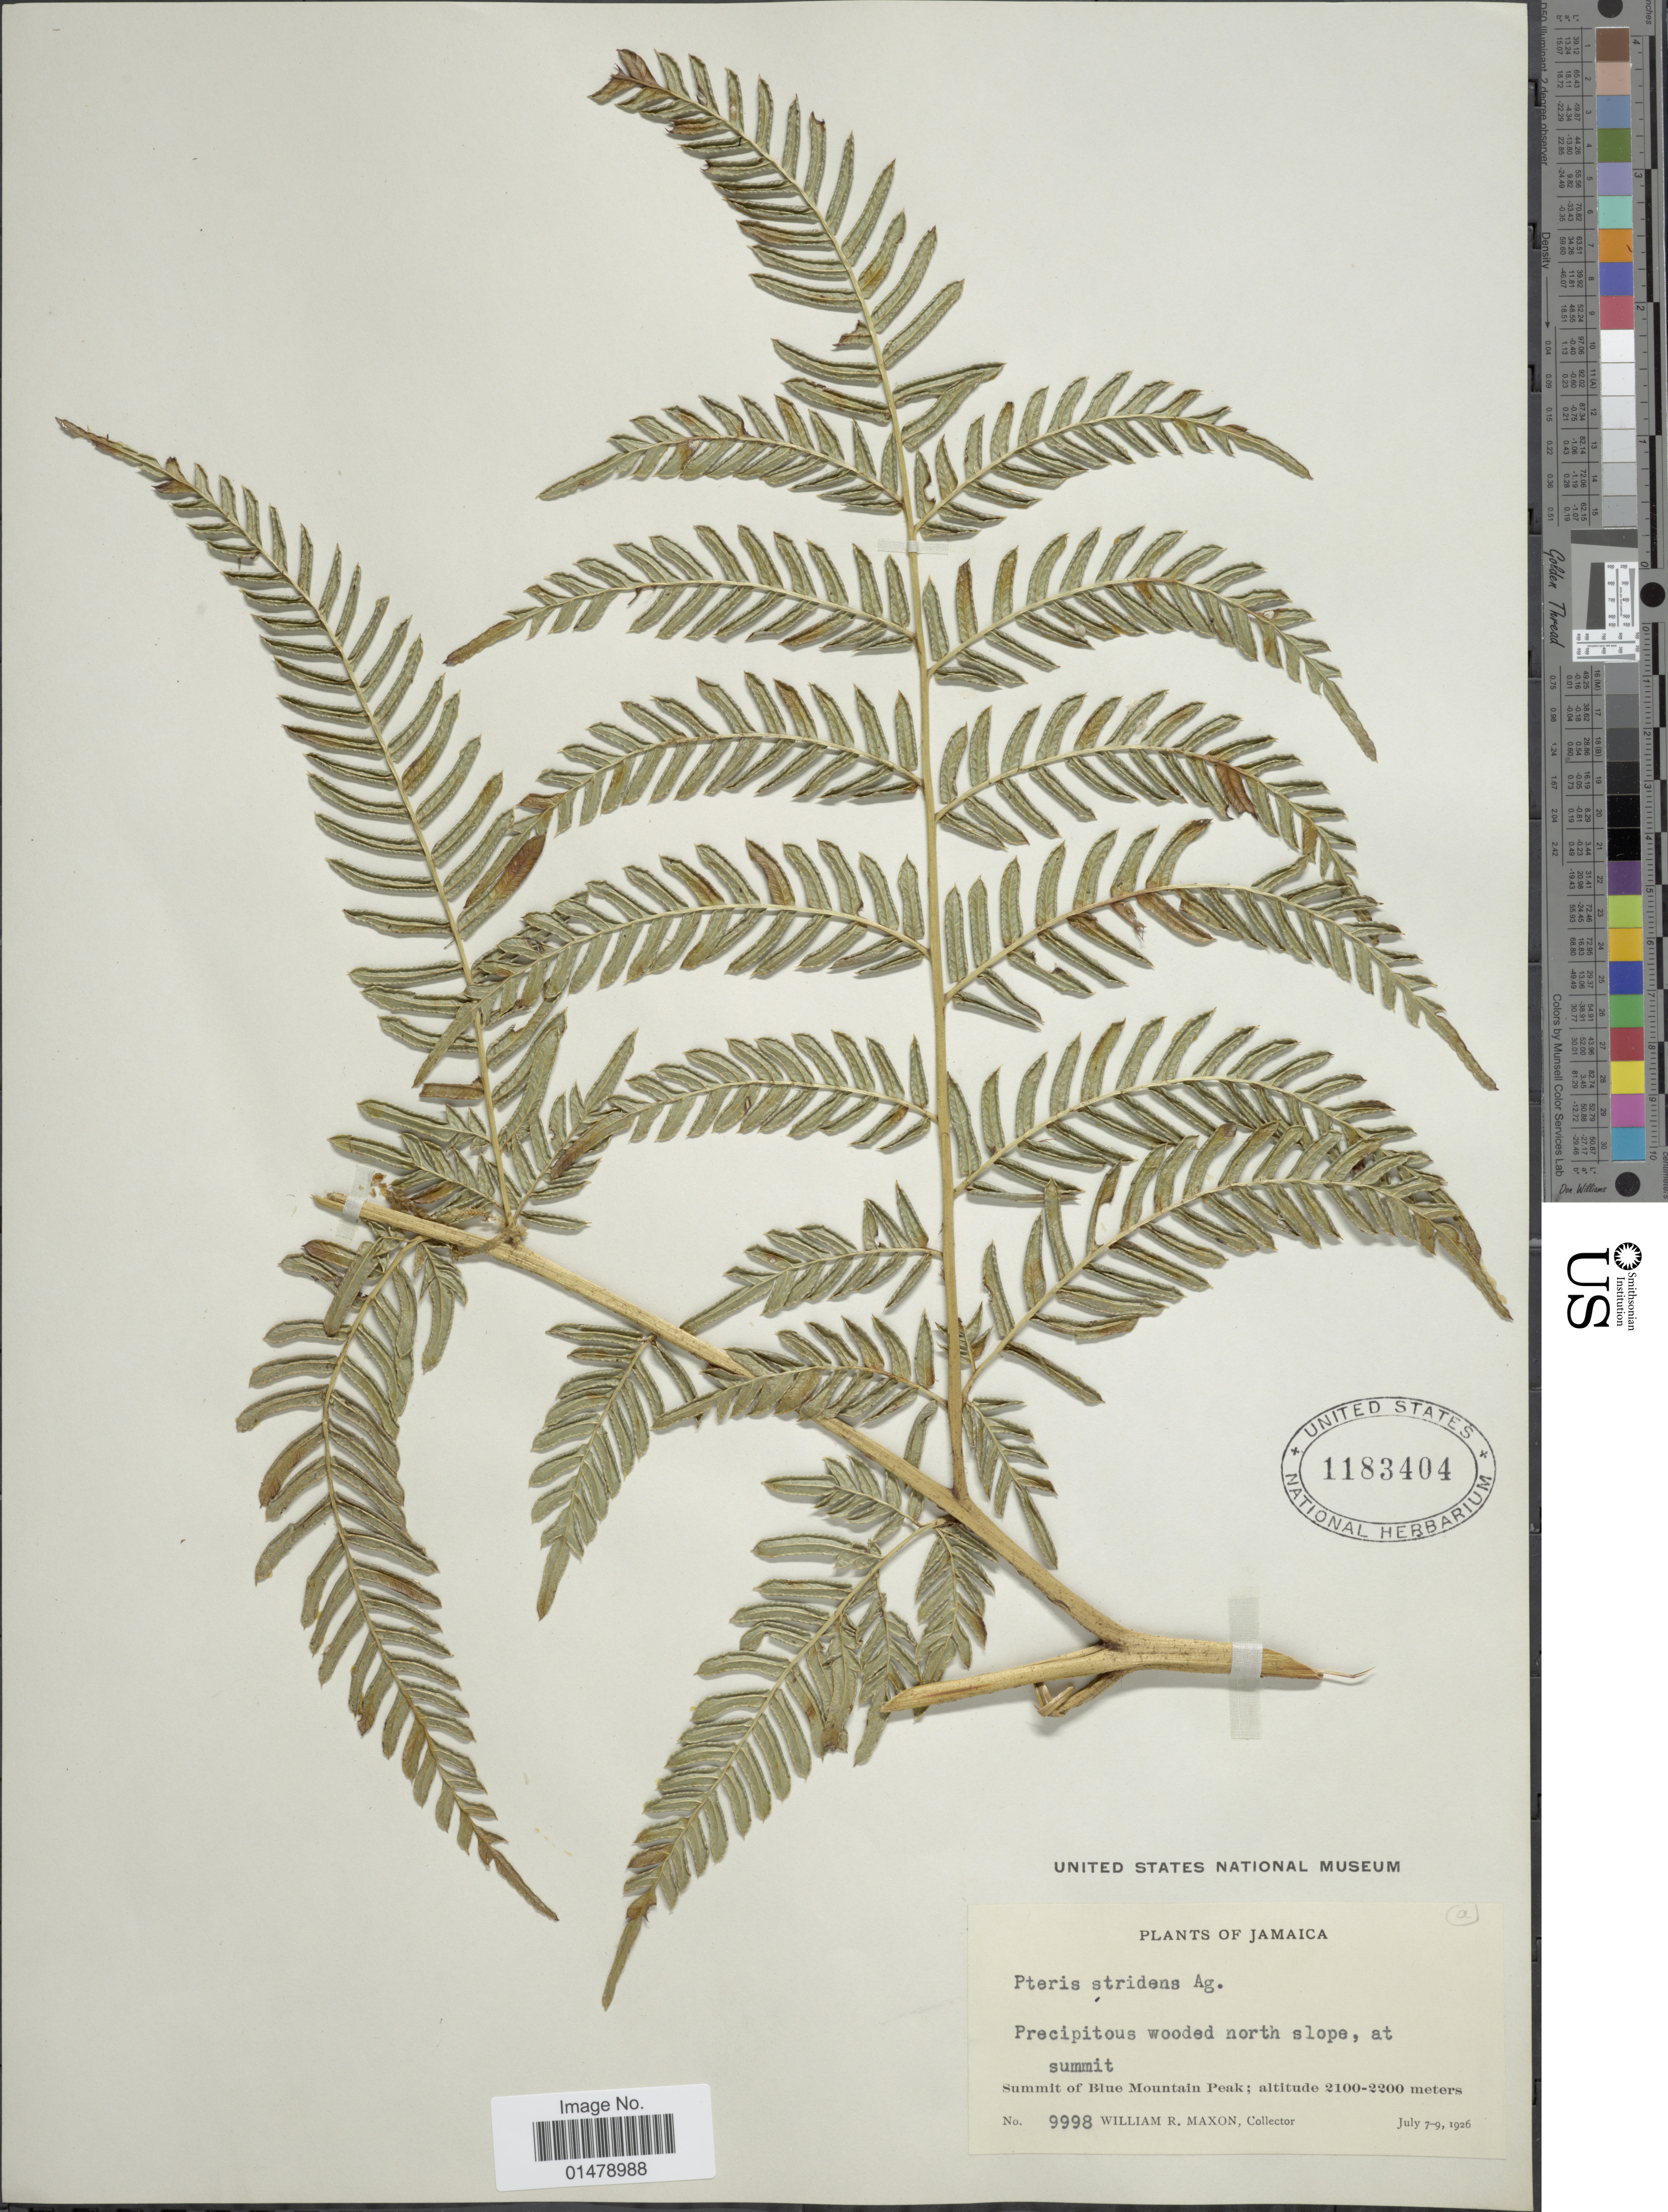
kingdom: Plantae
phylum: Tracheophyta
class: Polypodiopsida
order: Polypodiales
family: Pteridaceae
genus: Pteris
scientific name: Pteris stridens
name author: J. Agardh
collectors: W. R. Maxon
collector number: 9998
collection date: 1926-07-07/1926-07-09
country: Jamaica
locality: Summit of Blue Mountain Peak.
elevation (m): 2100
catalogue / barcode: US 1183404